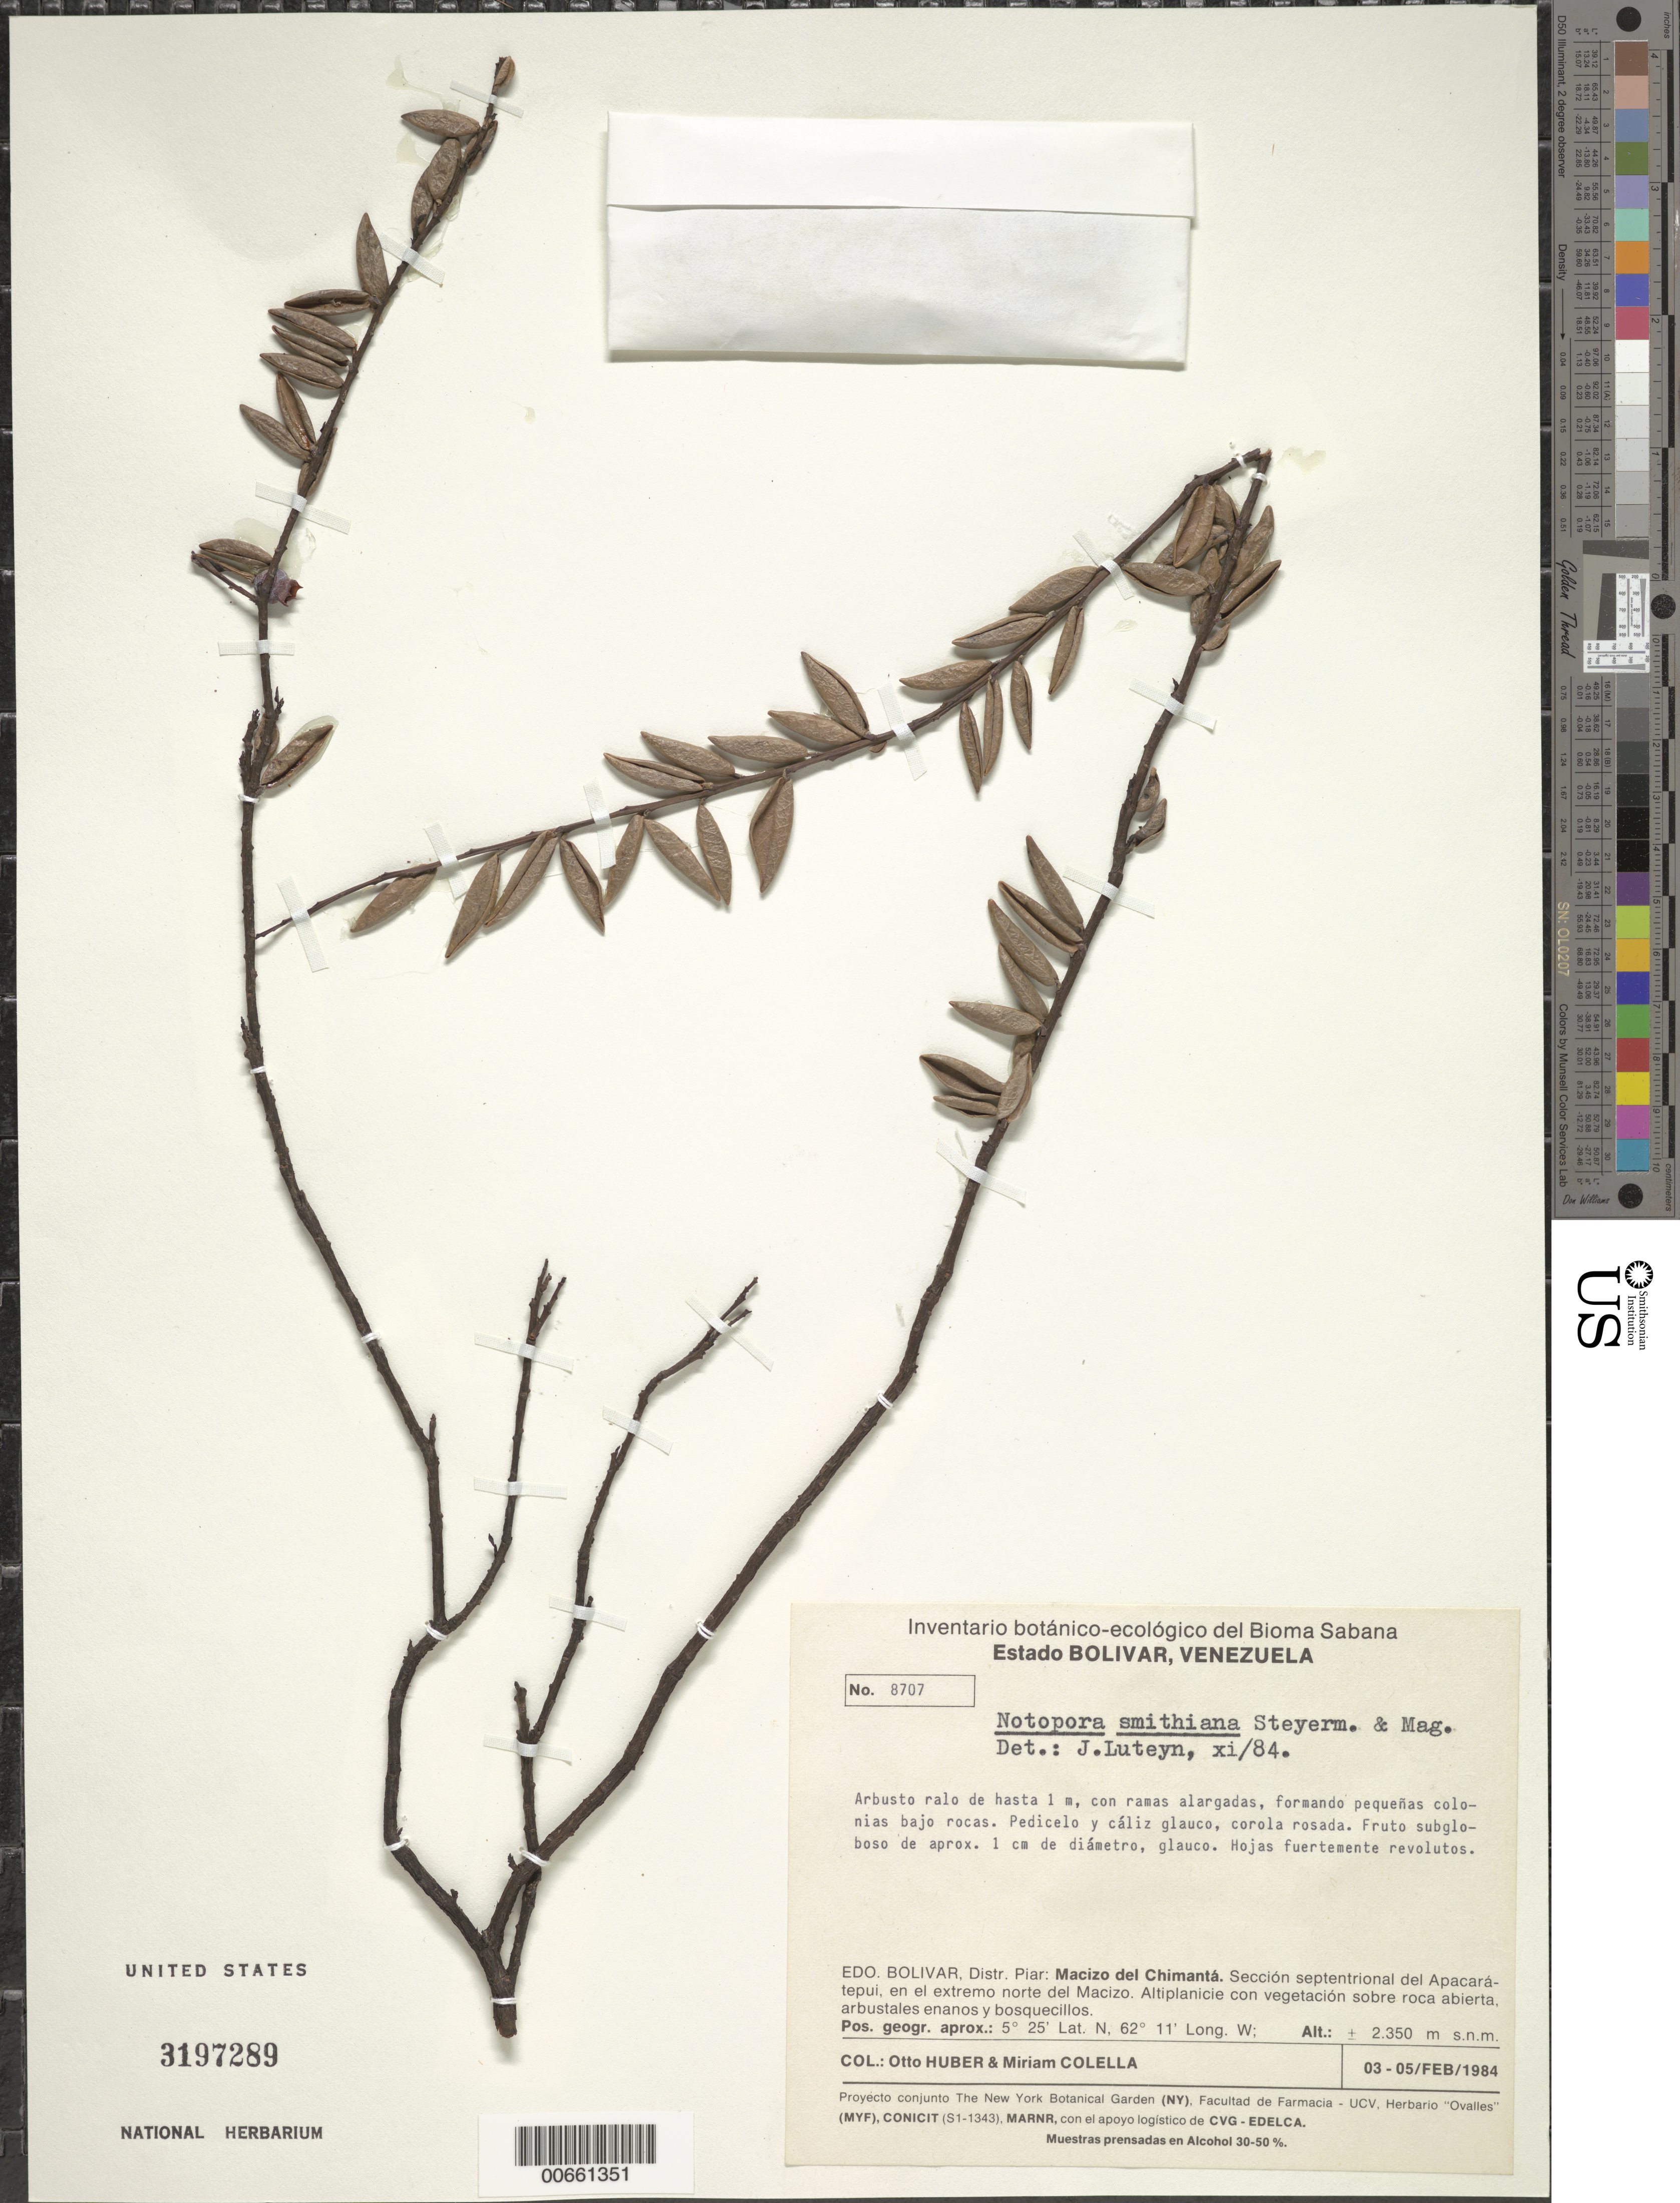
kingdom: Plantae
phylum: Tracheophyta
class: Magnoliopsida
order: Ericales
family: Ericaceae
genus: Notopora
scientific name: Notopora smithiana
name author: Steyerm. & Maguire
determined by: Luteyn, J. L.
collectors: O. Huber & M. Colella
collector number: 8707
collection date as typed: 3-Feb-84 to 5-Feb-84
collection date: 1984-02-03/1984-02-05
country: Venezuela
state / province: Bolívar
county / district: Piar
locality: Macizo del Chimantá, sección septentríonal del Abacapá-tepuí, en el extremo norte del Macizo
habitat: En colonias bajo rocas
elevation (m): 2350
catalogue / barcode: US 3197289